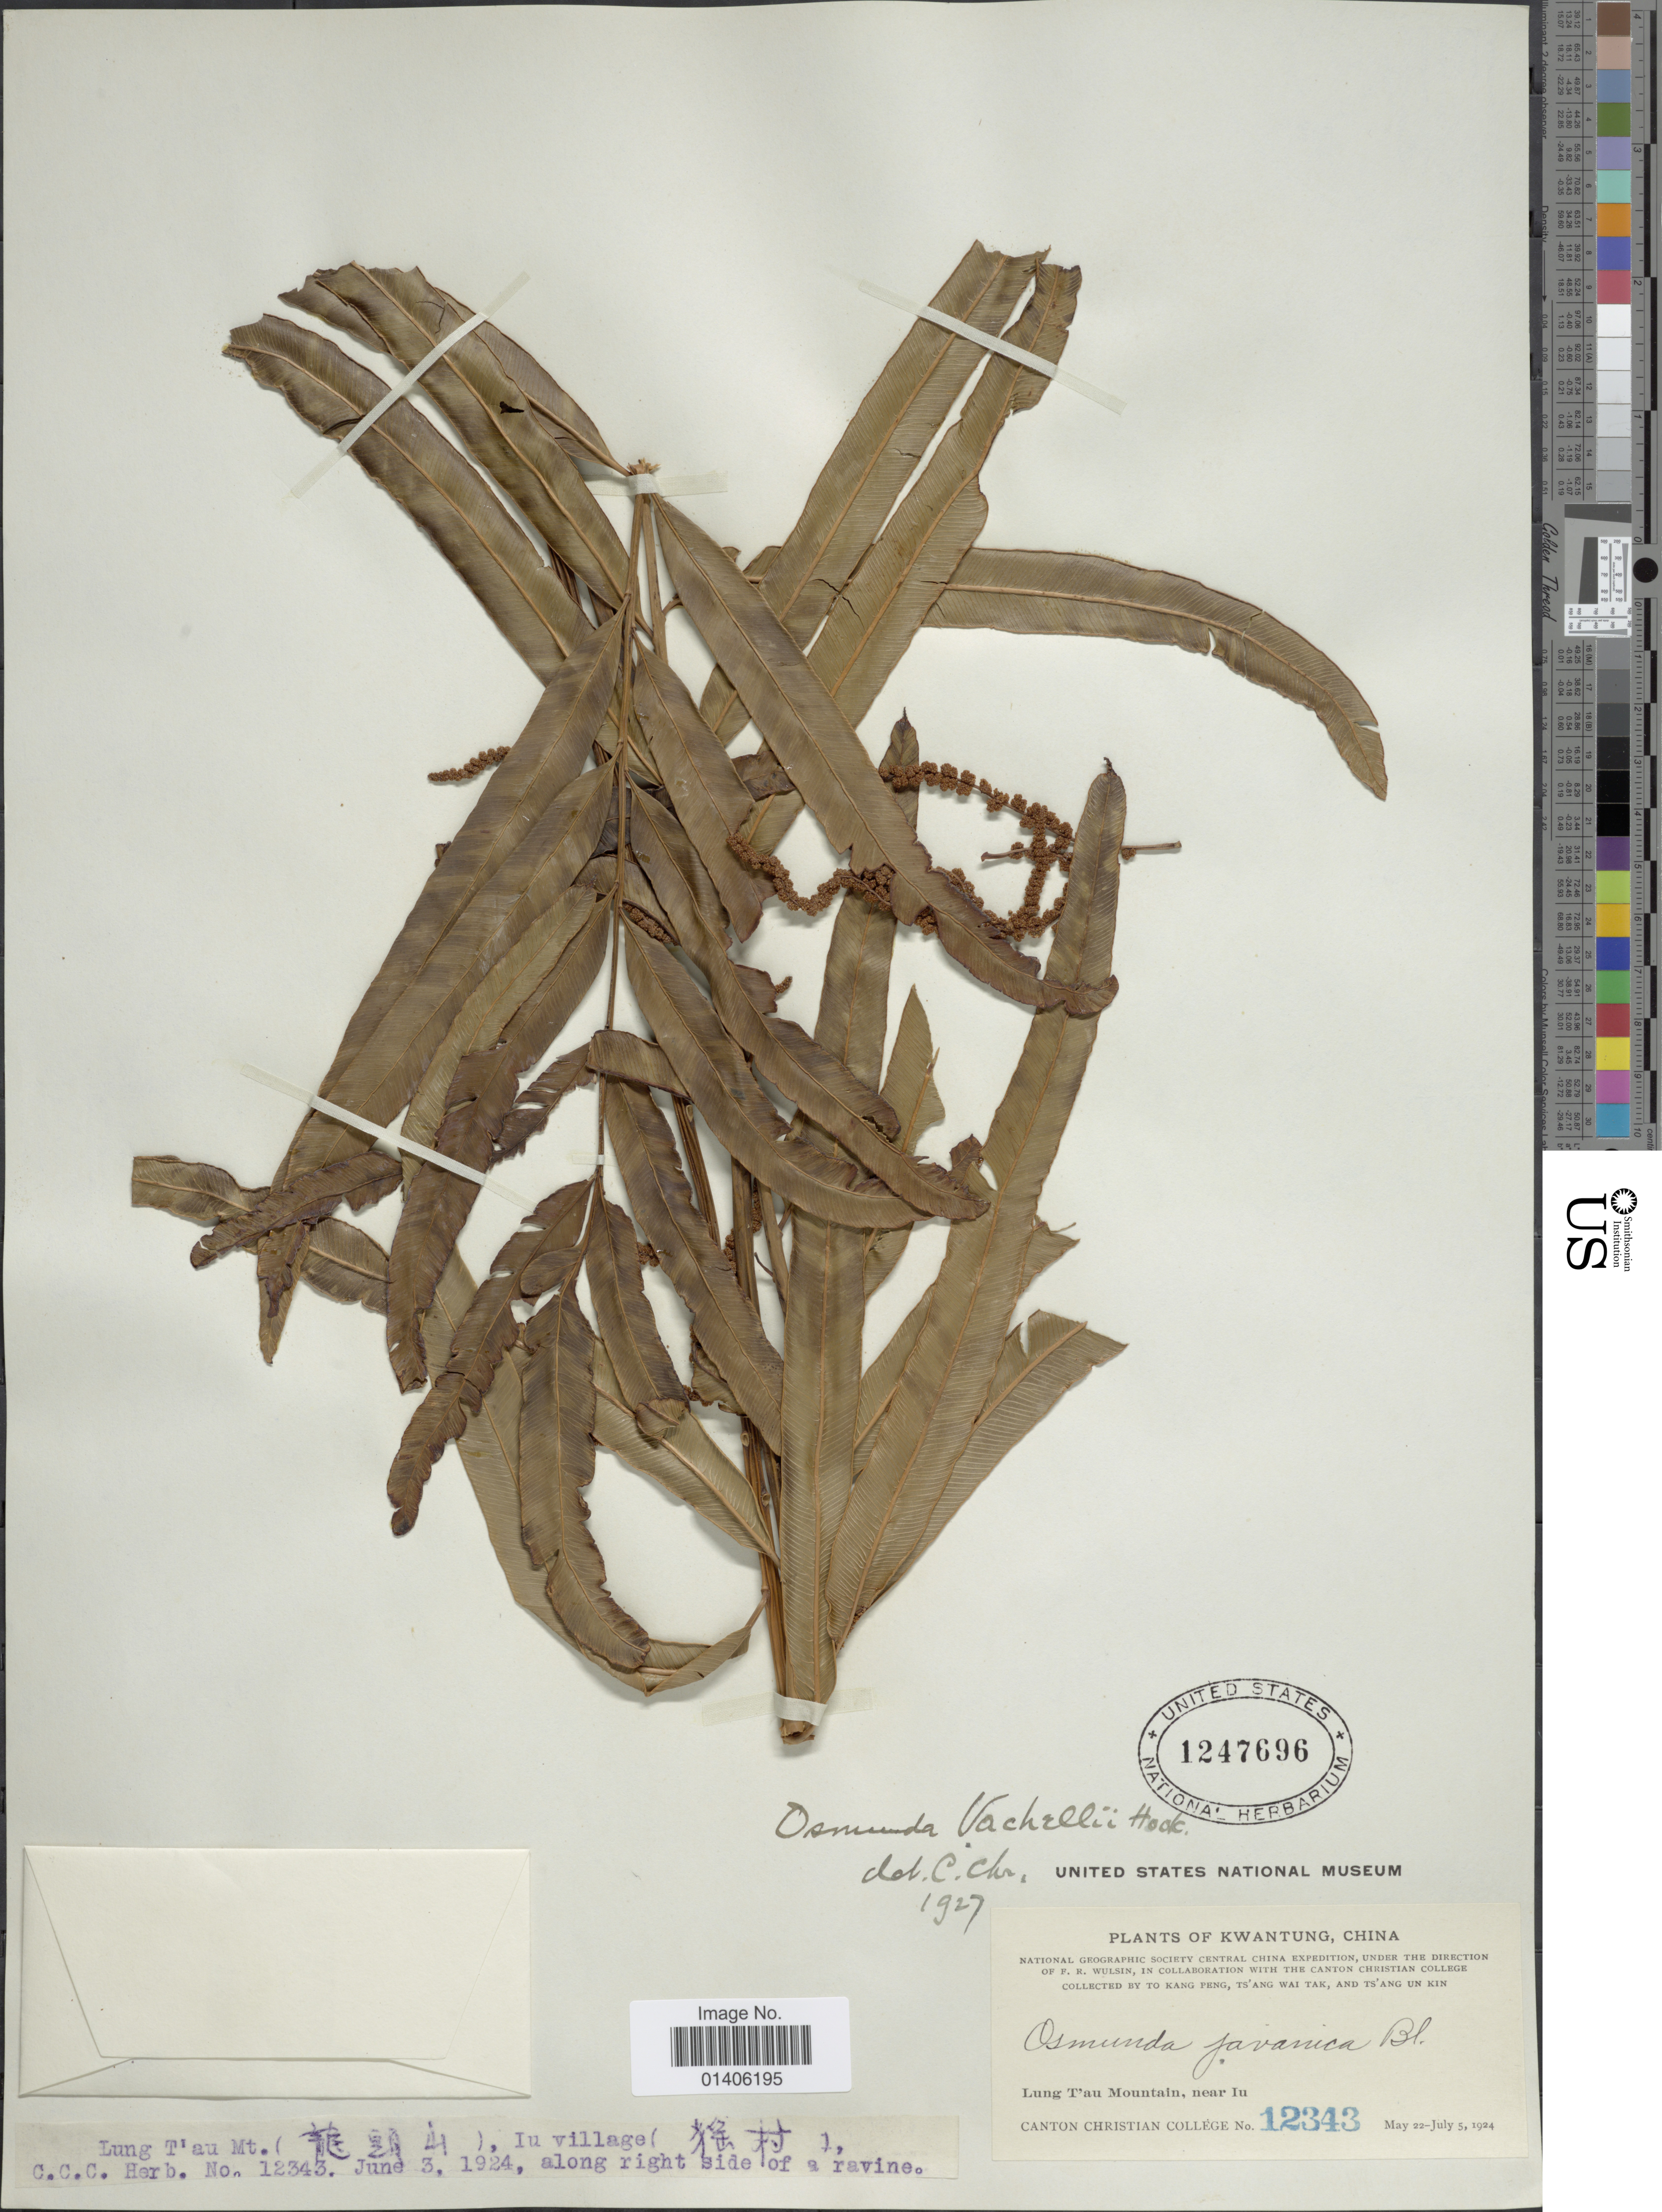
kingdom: Plantae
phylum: Tracheophyta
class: Polypodiopsida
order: Osmundales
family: Osmundaceae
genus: Osmunda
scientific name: Osmunda javanica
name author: Blume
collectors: Canton Christian College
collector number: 12343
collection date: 1924-05-22/1924-07-05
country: China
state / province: Guangdong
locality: Kwangtung, Lung T'au, near Iu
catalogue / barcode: US 1247696